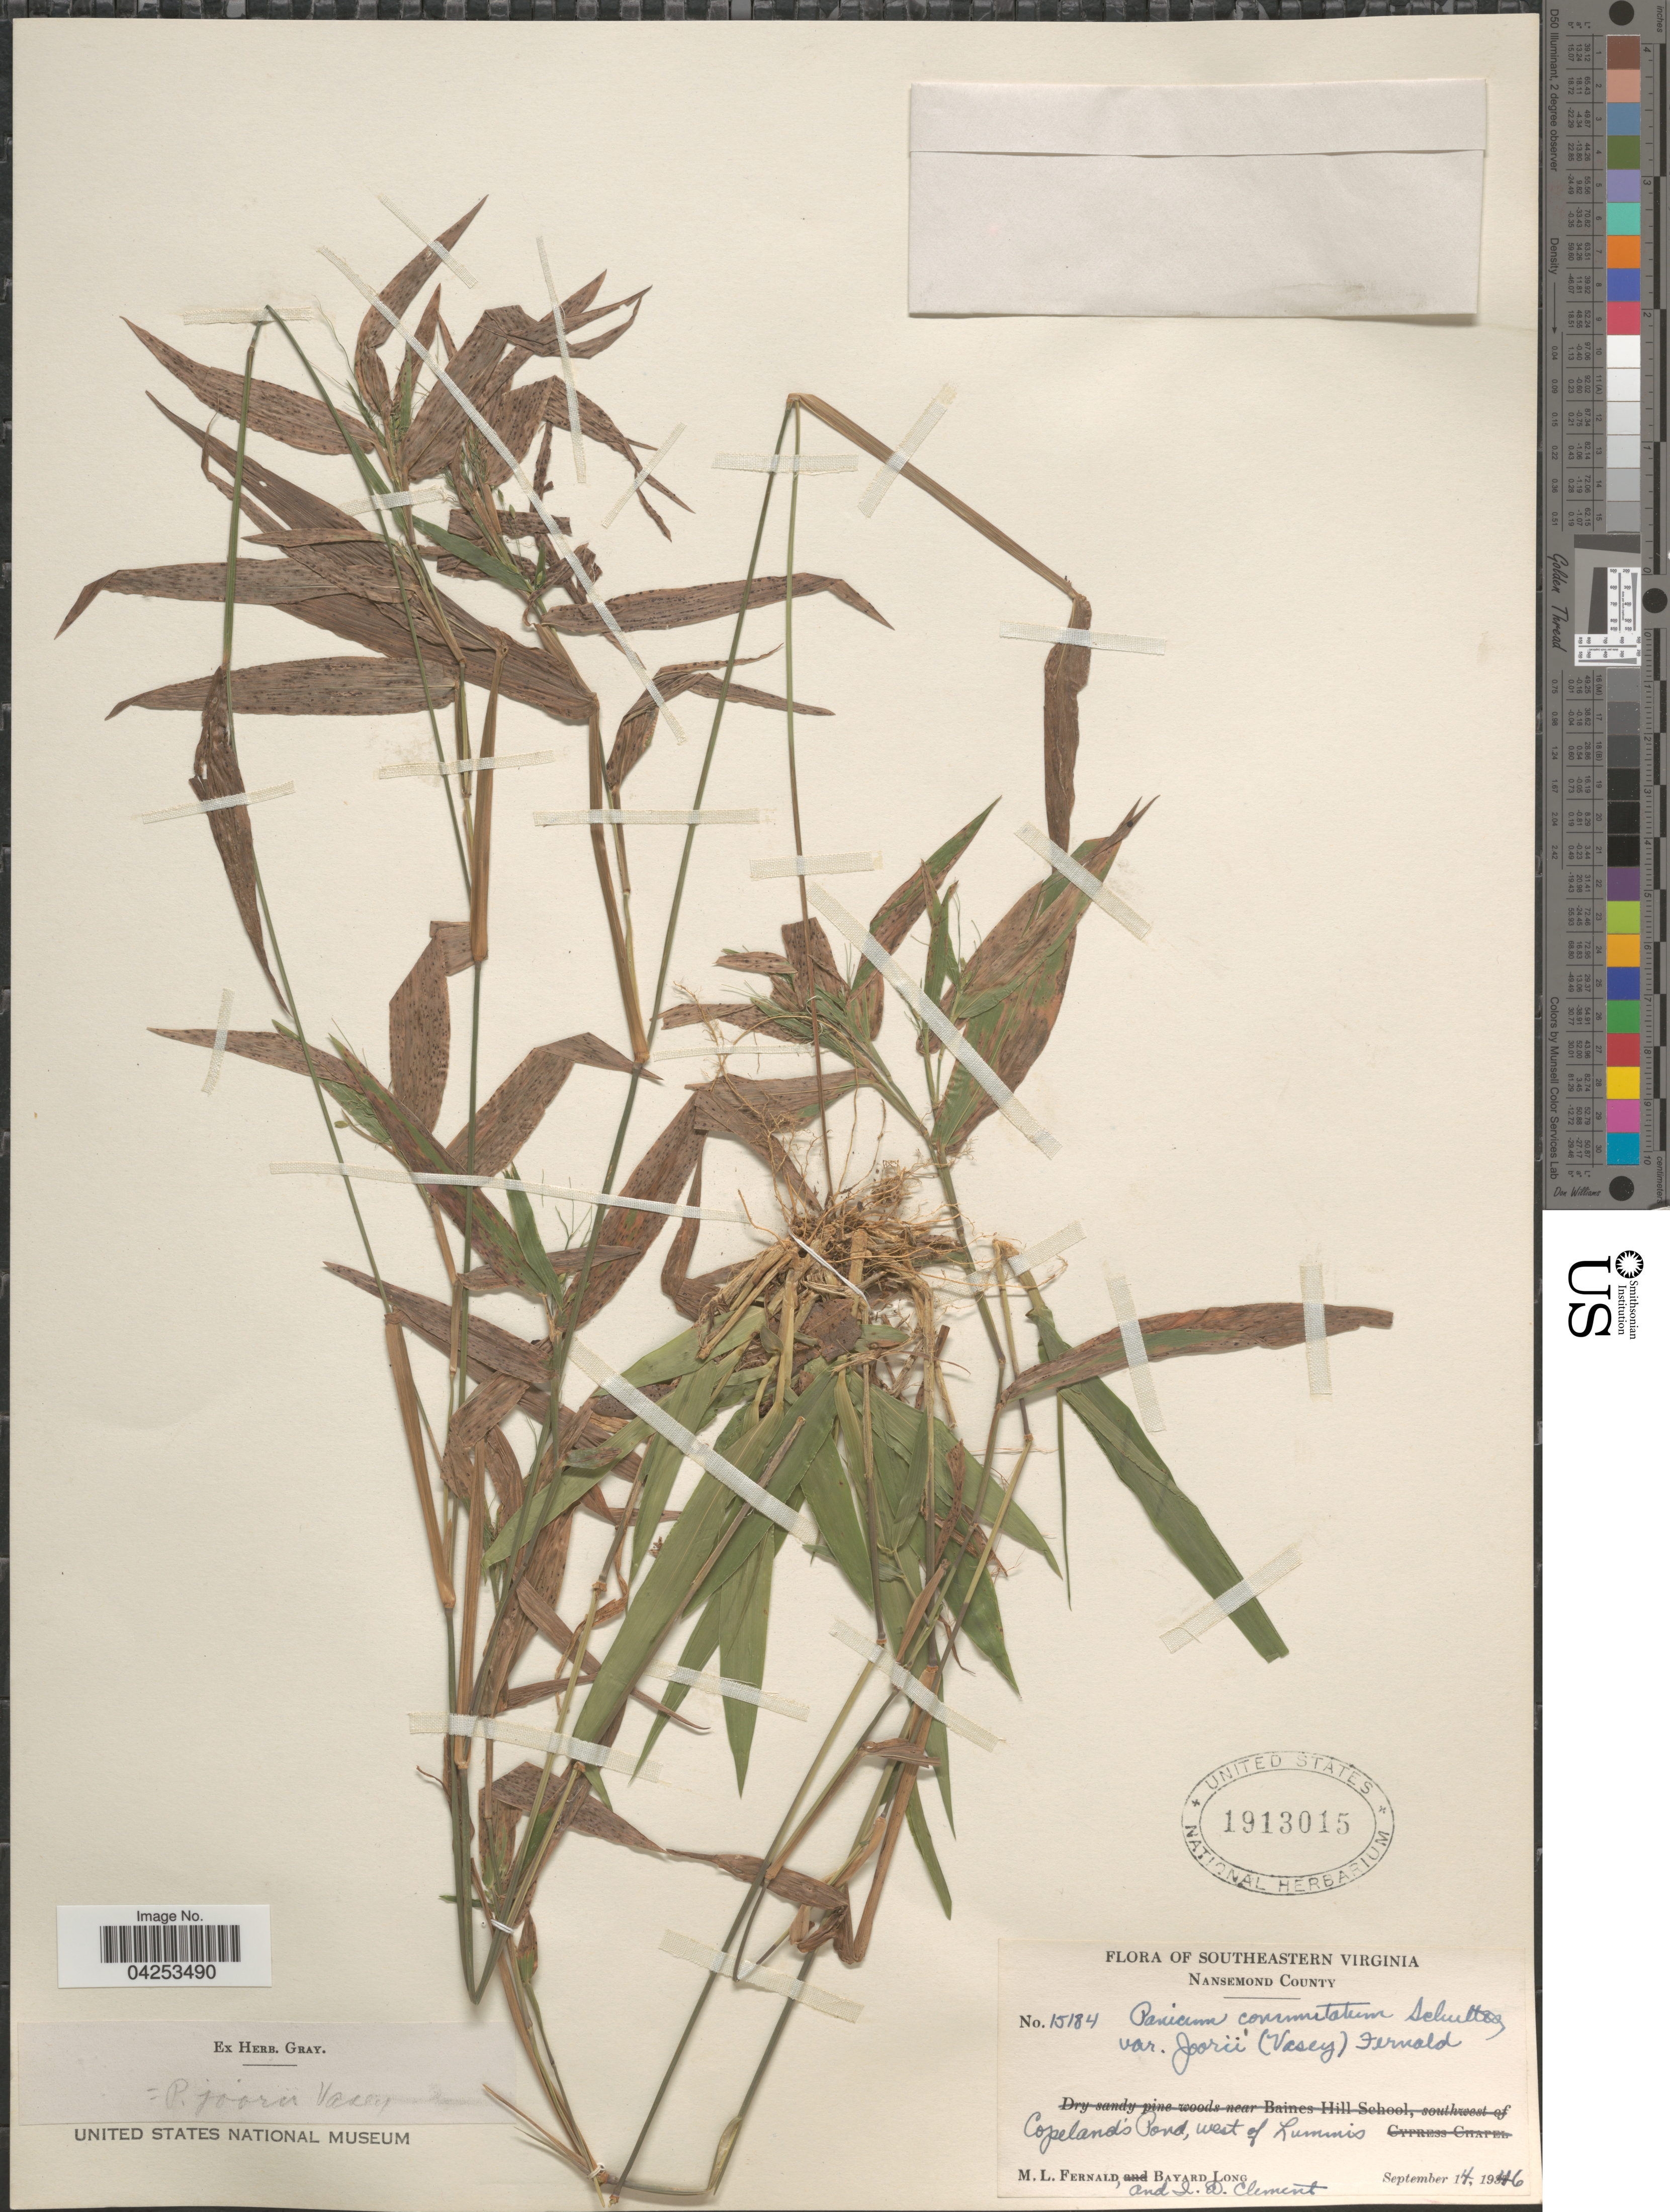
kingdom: Plantae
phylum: Tracheophyta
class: Liliopsida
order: Poales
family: Poaceae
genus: Dichanthelium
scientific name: Dichanthelium commutatum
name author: (Schult.) Gould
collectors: M. L. Fernald, B. Long & I. Clement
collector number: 15184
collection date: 1946-09-14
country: United States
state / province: Virginia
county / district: City of Suffolk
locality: Southeastern Virginia. Nansemond County. Copeland's Pond, west of Lummis.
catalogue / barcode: US 1913015